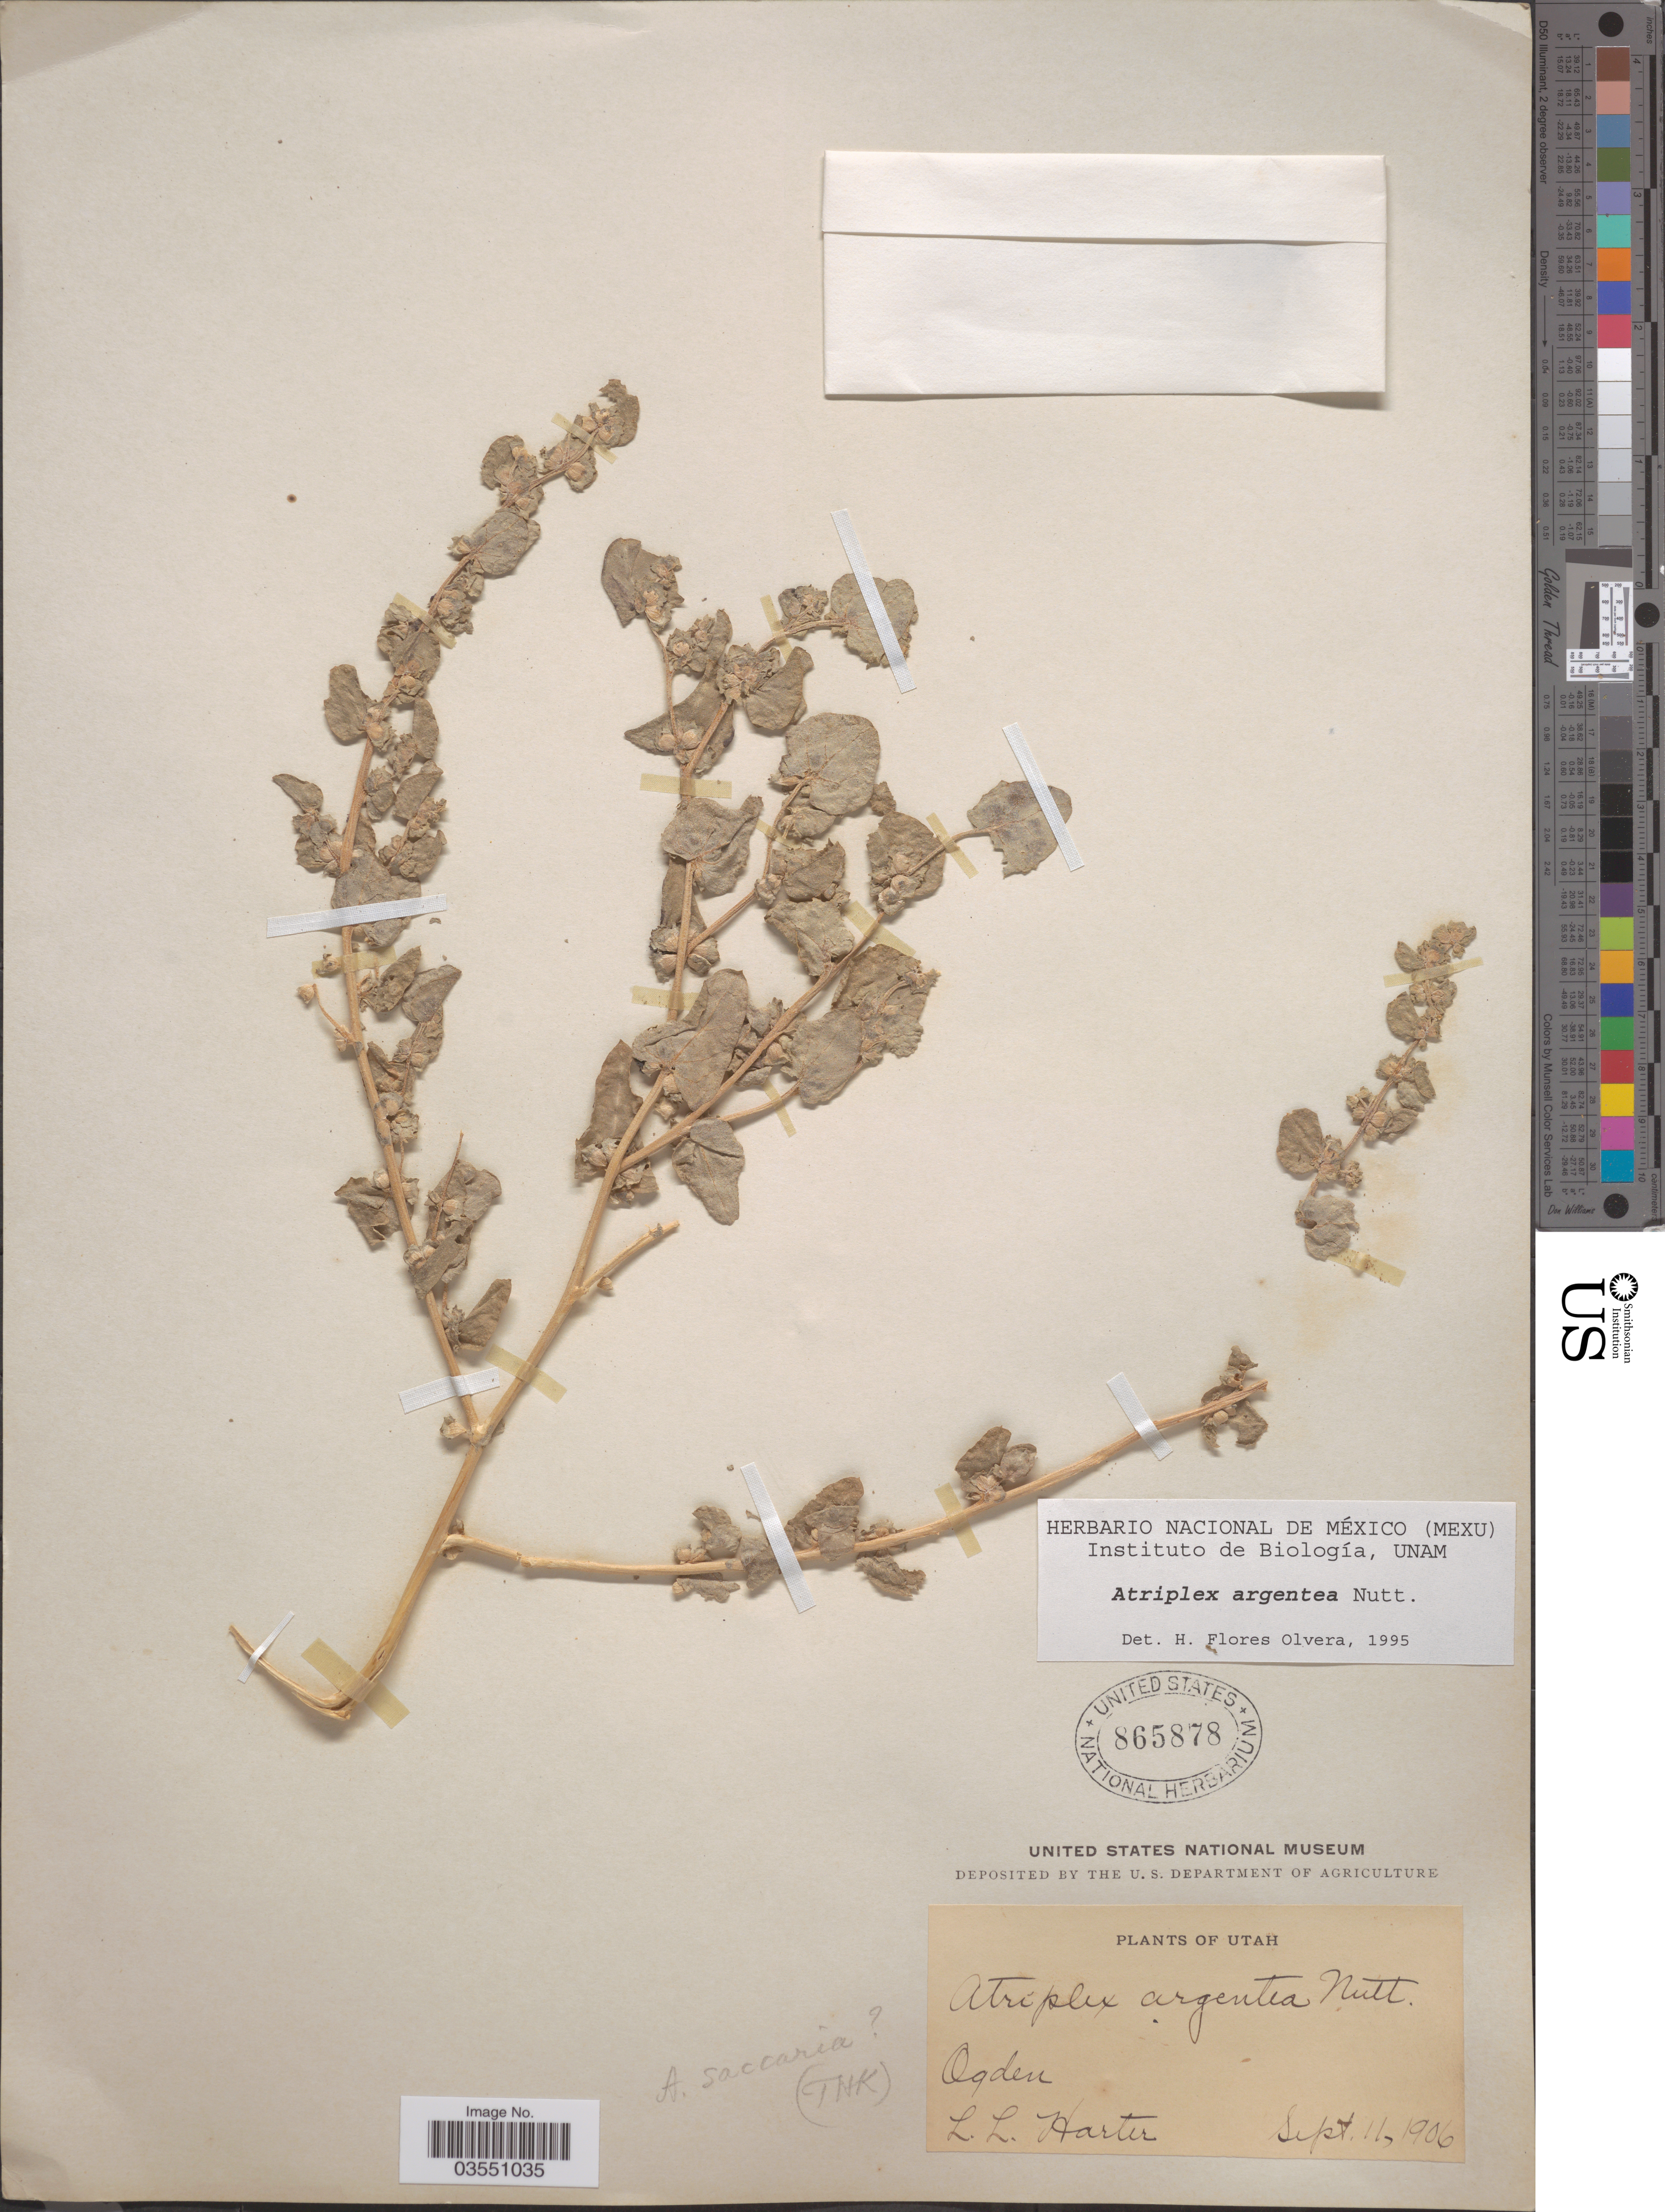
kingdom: Plantae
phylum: Tracheophyta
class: Magnoliopsida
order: Caryophyllales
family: Amaranthaceae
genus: Atriplex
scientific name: Atriplex argentea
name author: Nutt.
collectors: L. Harter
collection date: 1906-09-11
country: United States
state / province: Utah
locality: Ogden.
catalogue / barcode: US 865878